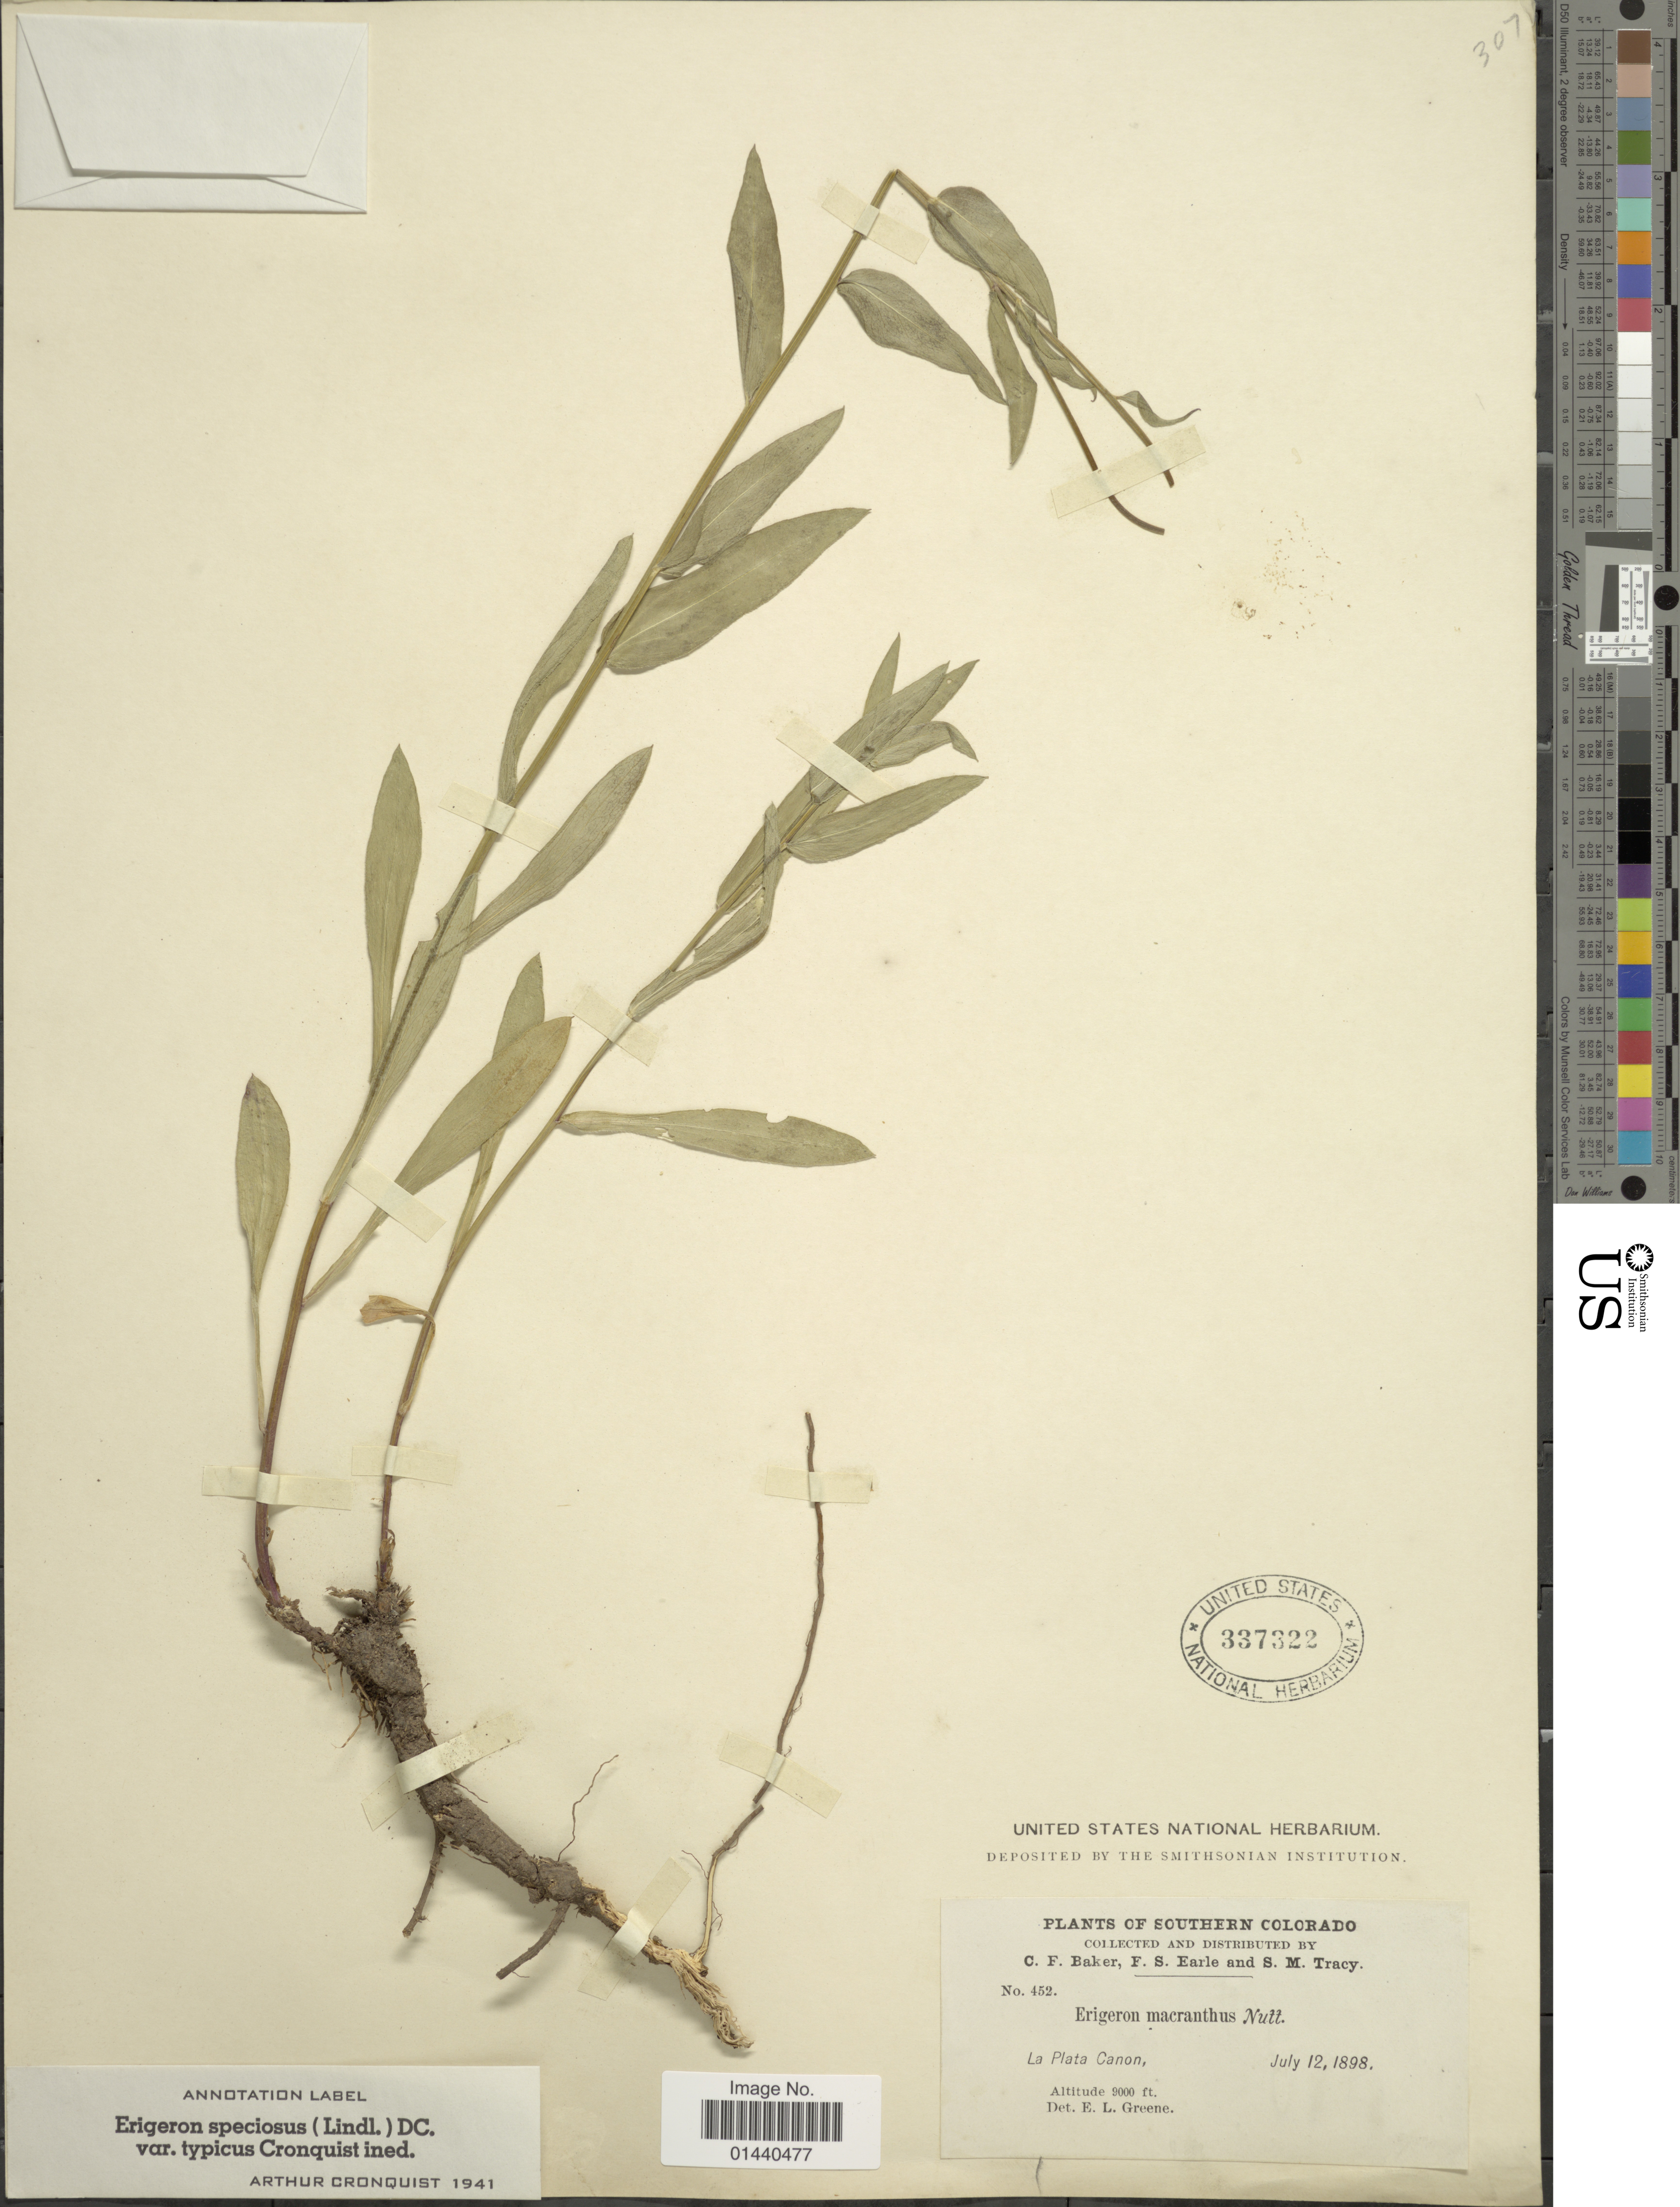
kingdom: Plantae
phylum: Tracheophyta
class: Magnoliopsida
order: Asterales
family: Asteraceae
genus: Erigeron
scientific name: Erigeron speciosus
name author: (Lindl.) DC.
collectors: C. F. Baker, F. S. Earle & S. M. Tracy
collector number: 452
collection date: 1898-07-12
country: United States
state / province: Colorado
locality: Southern Colorado. La Plata Canon.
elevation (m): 2743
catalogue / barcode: US 337322